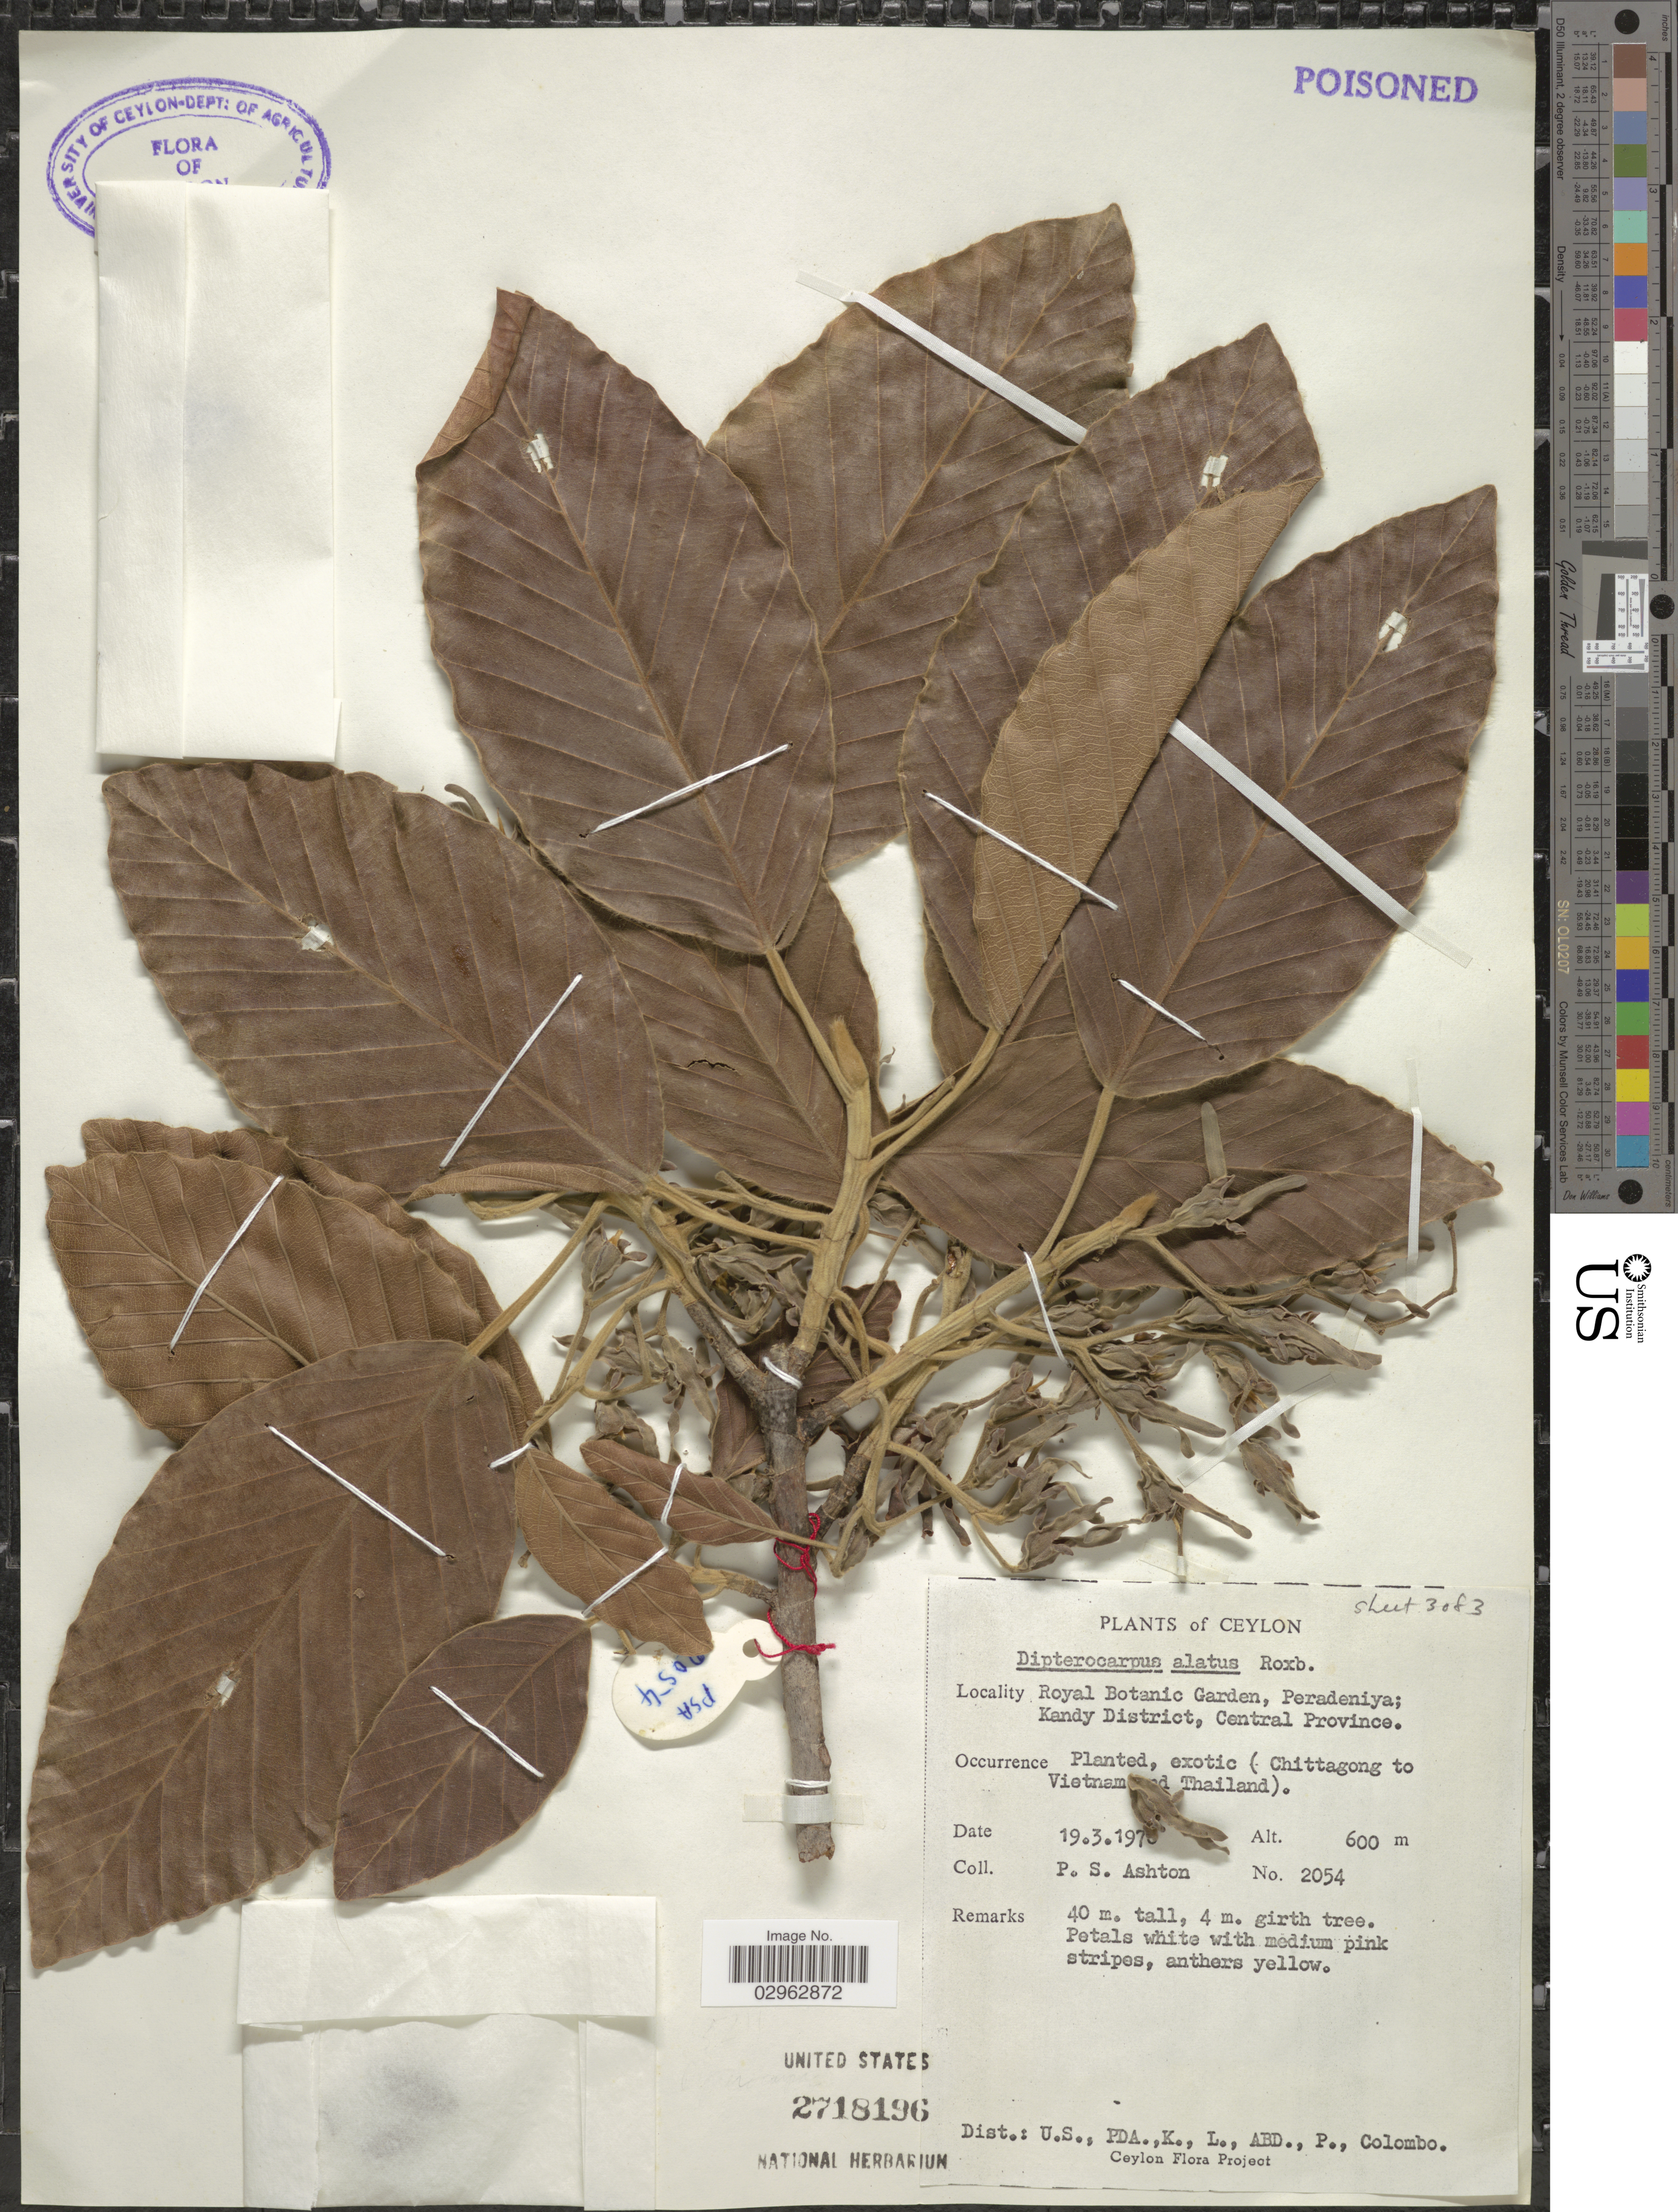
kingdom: Plantae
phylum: Tracheophyta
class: Magnoliopsida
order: Malvales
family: Dipterocarpaceae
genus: Dipterocarpus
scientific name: Dipterocarpus alatus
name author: Roxb.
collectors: P. S. Ashton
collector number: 2054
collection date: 1970-03-19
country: Sri Lanka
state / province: Central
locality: Ceylon. Royal Botanic Garden, Peradeniya; Kandy District.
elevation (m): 600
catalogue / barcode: US 2718196